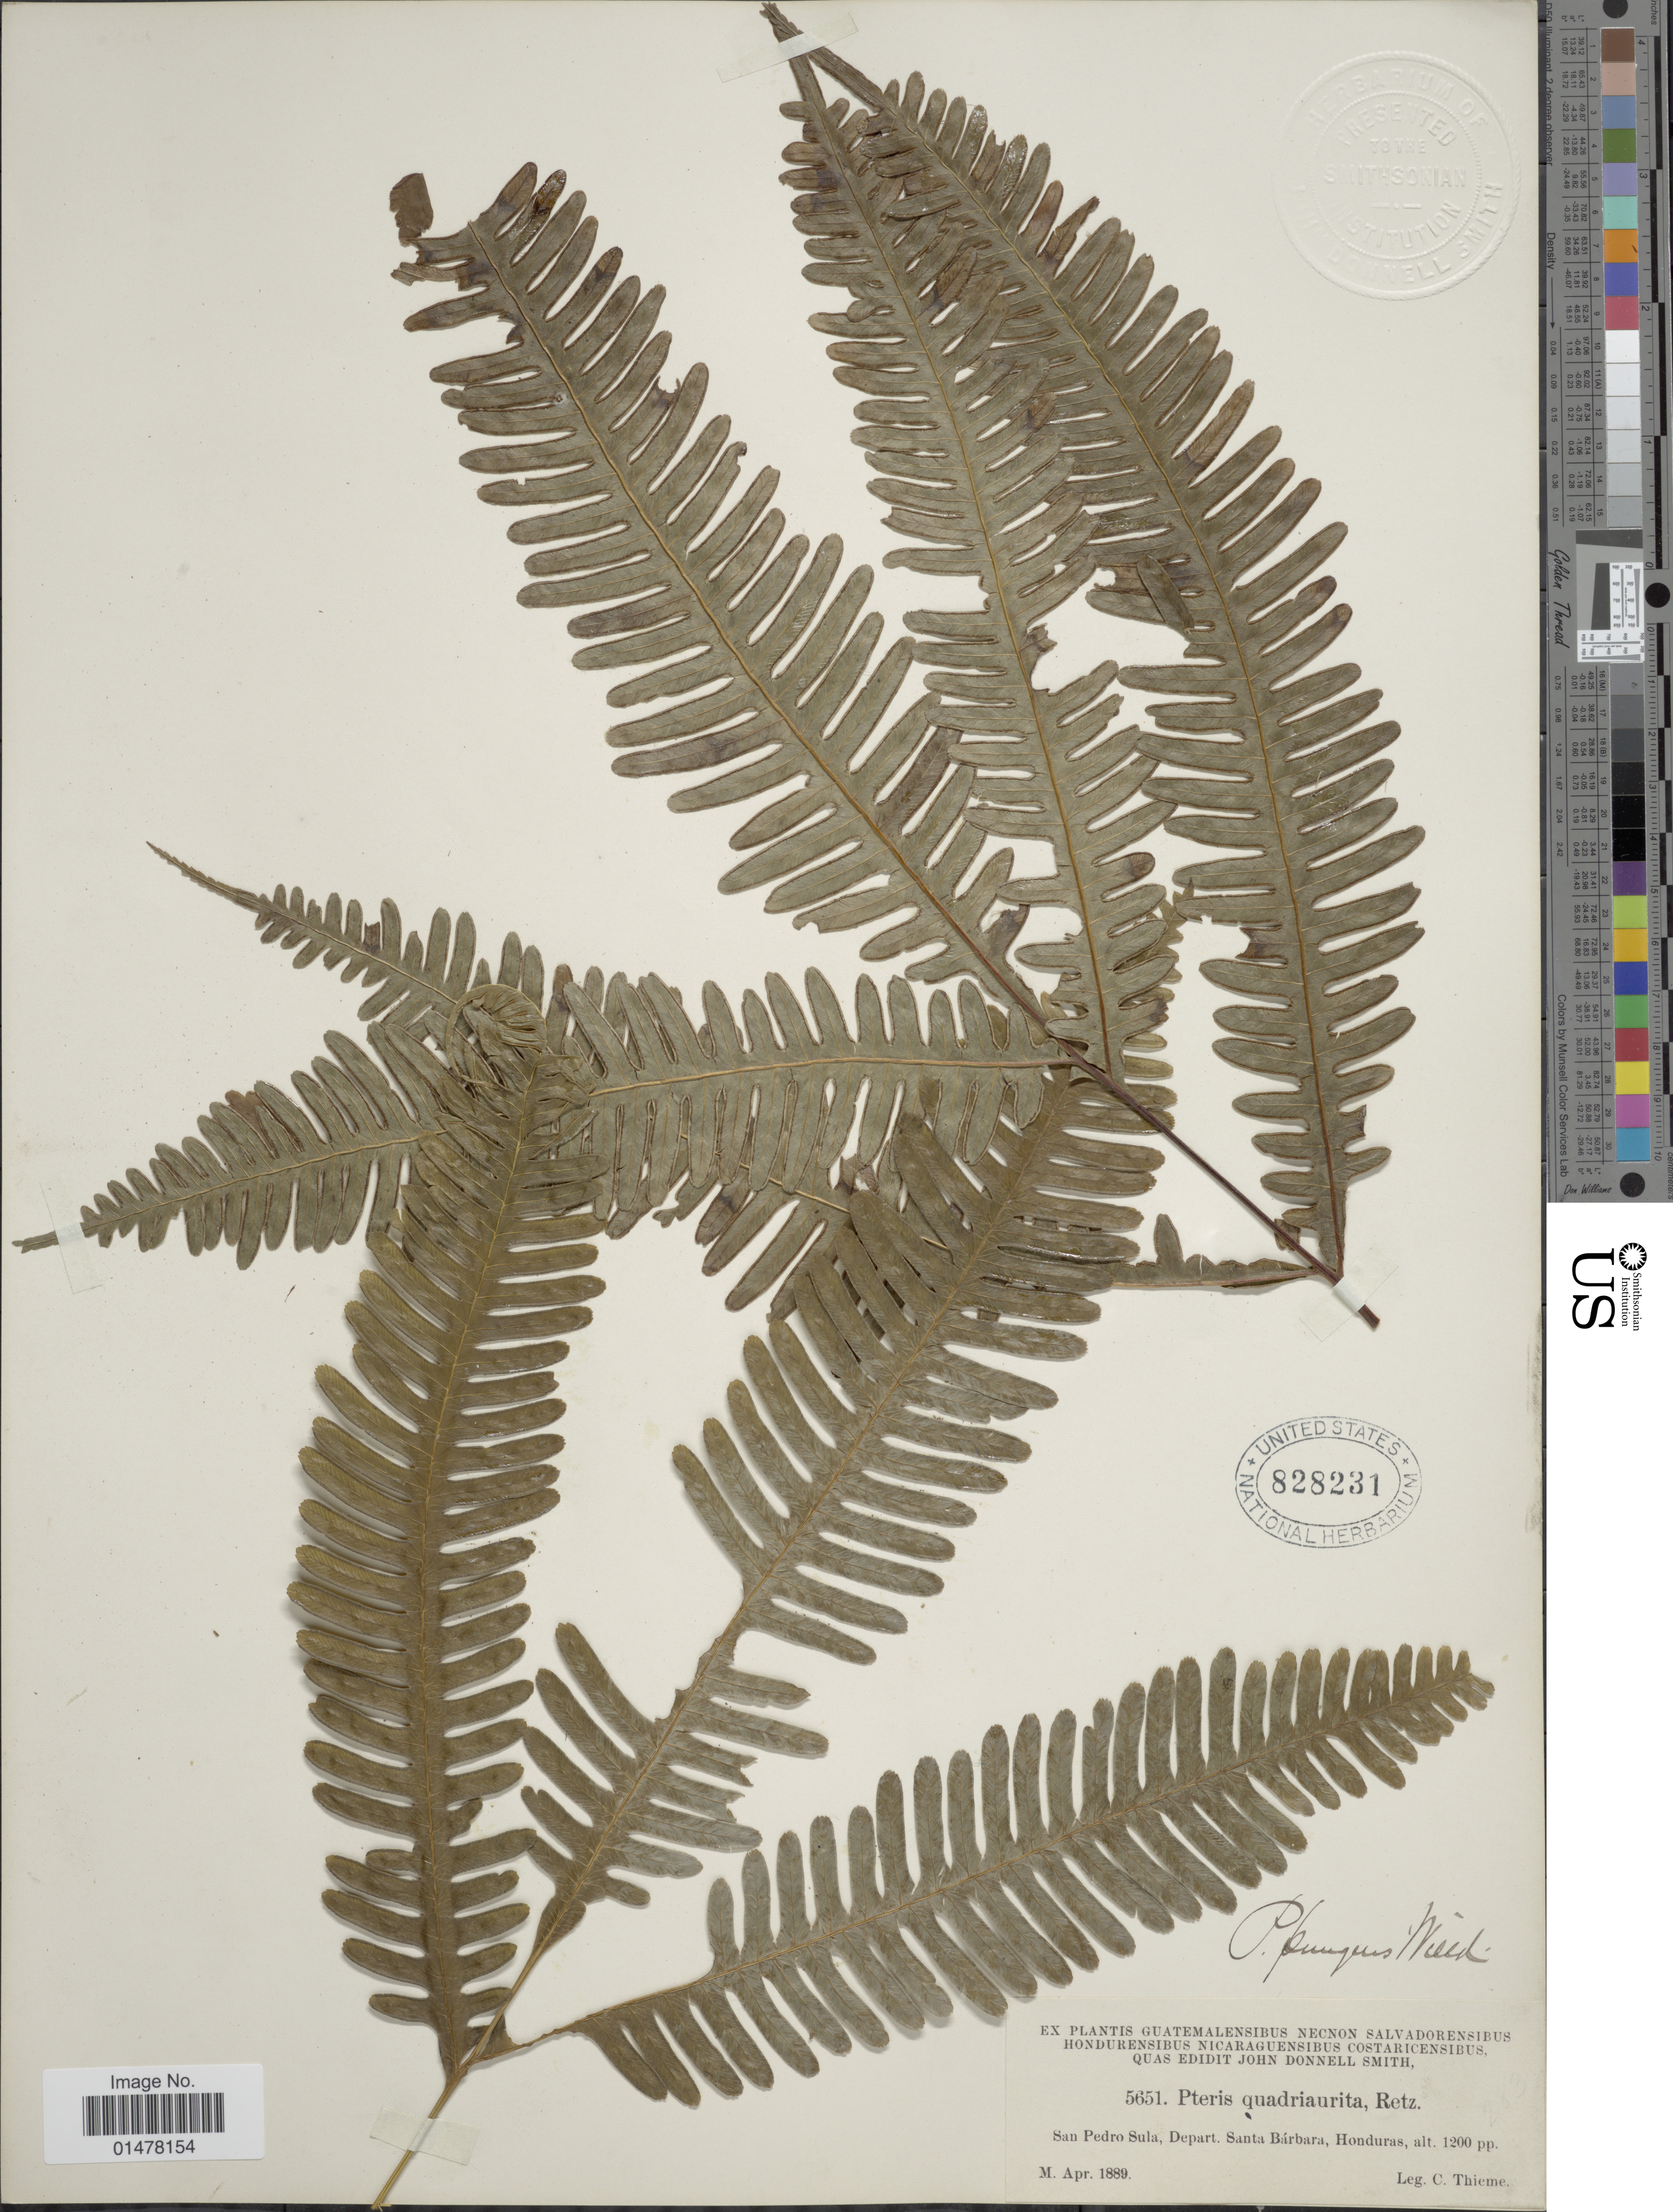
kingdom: Plantae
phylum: Tracheophyta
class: Polypodiopsida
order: Polypodiales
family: Pteridaceae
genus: Pteris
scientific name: Pteris pungens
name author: Willd.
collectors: C. Thieme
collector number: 5651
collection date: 1889-04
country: Honduras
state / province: Santa Bárbara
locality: San Pedro Sula, Depart. Santa Barbara, Honduras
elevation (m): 366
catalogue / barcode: US 828231